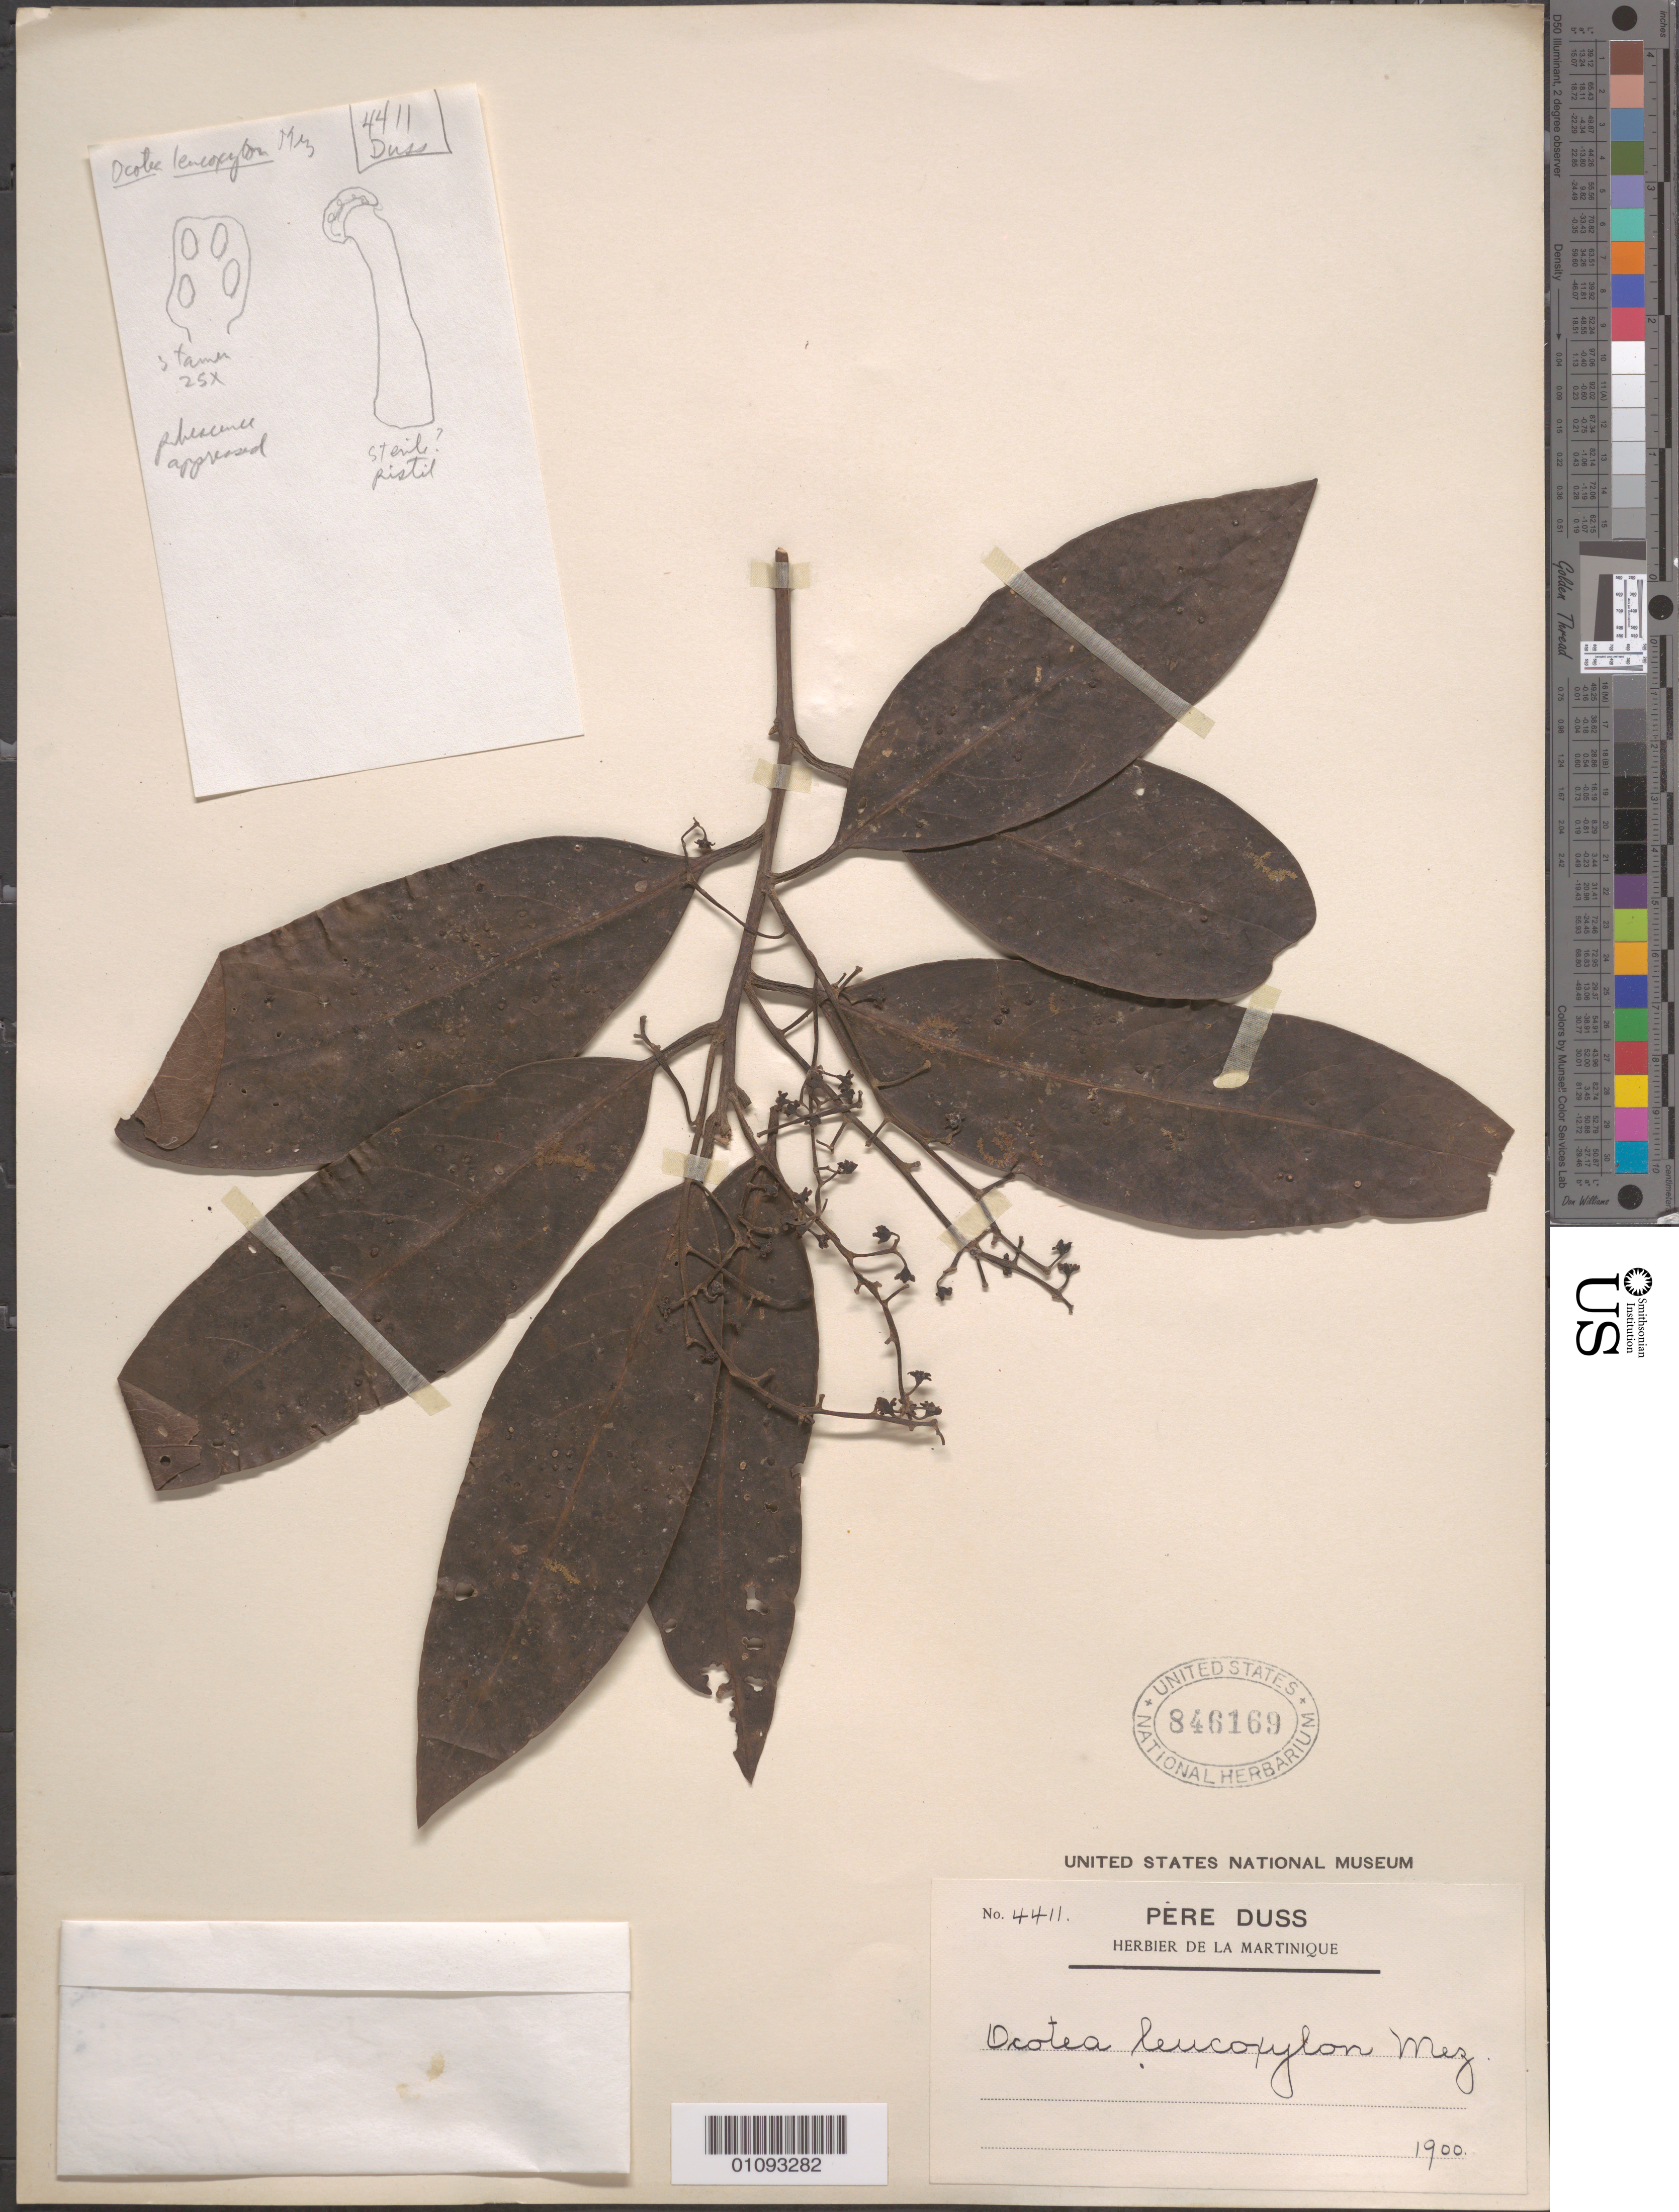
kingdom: Plantae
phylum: Tracheophyta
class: Magnoliopsida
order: Laurales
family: Lauraceae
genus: Ocotea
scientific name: Ocotea leucoxylon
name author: (Sw.) Laness.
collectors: Père Duss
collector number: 4411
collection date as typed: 1900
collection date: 1900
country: Martinique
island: Martinique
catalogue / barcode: US 846169